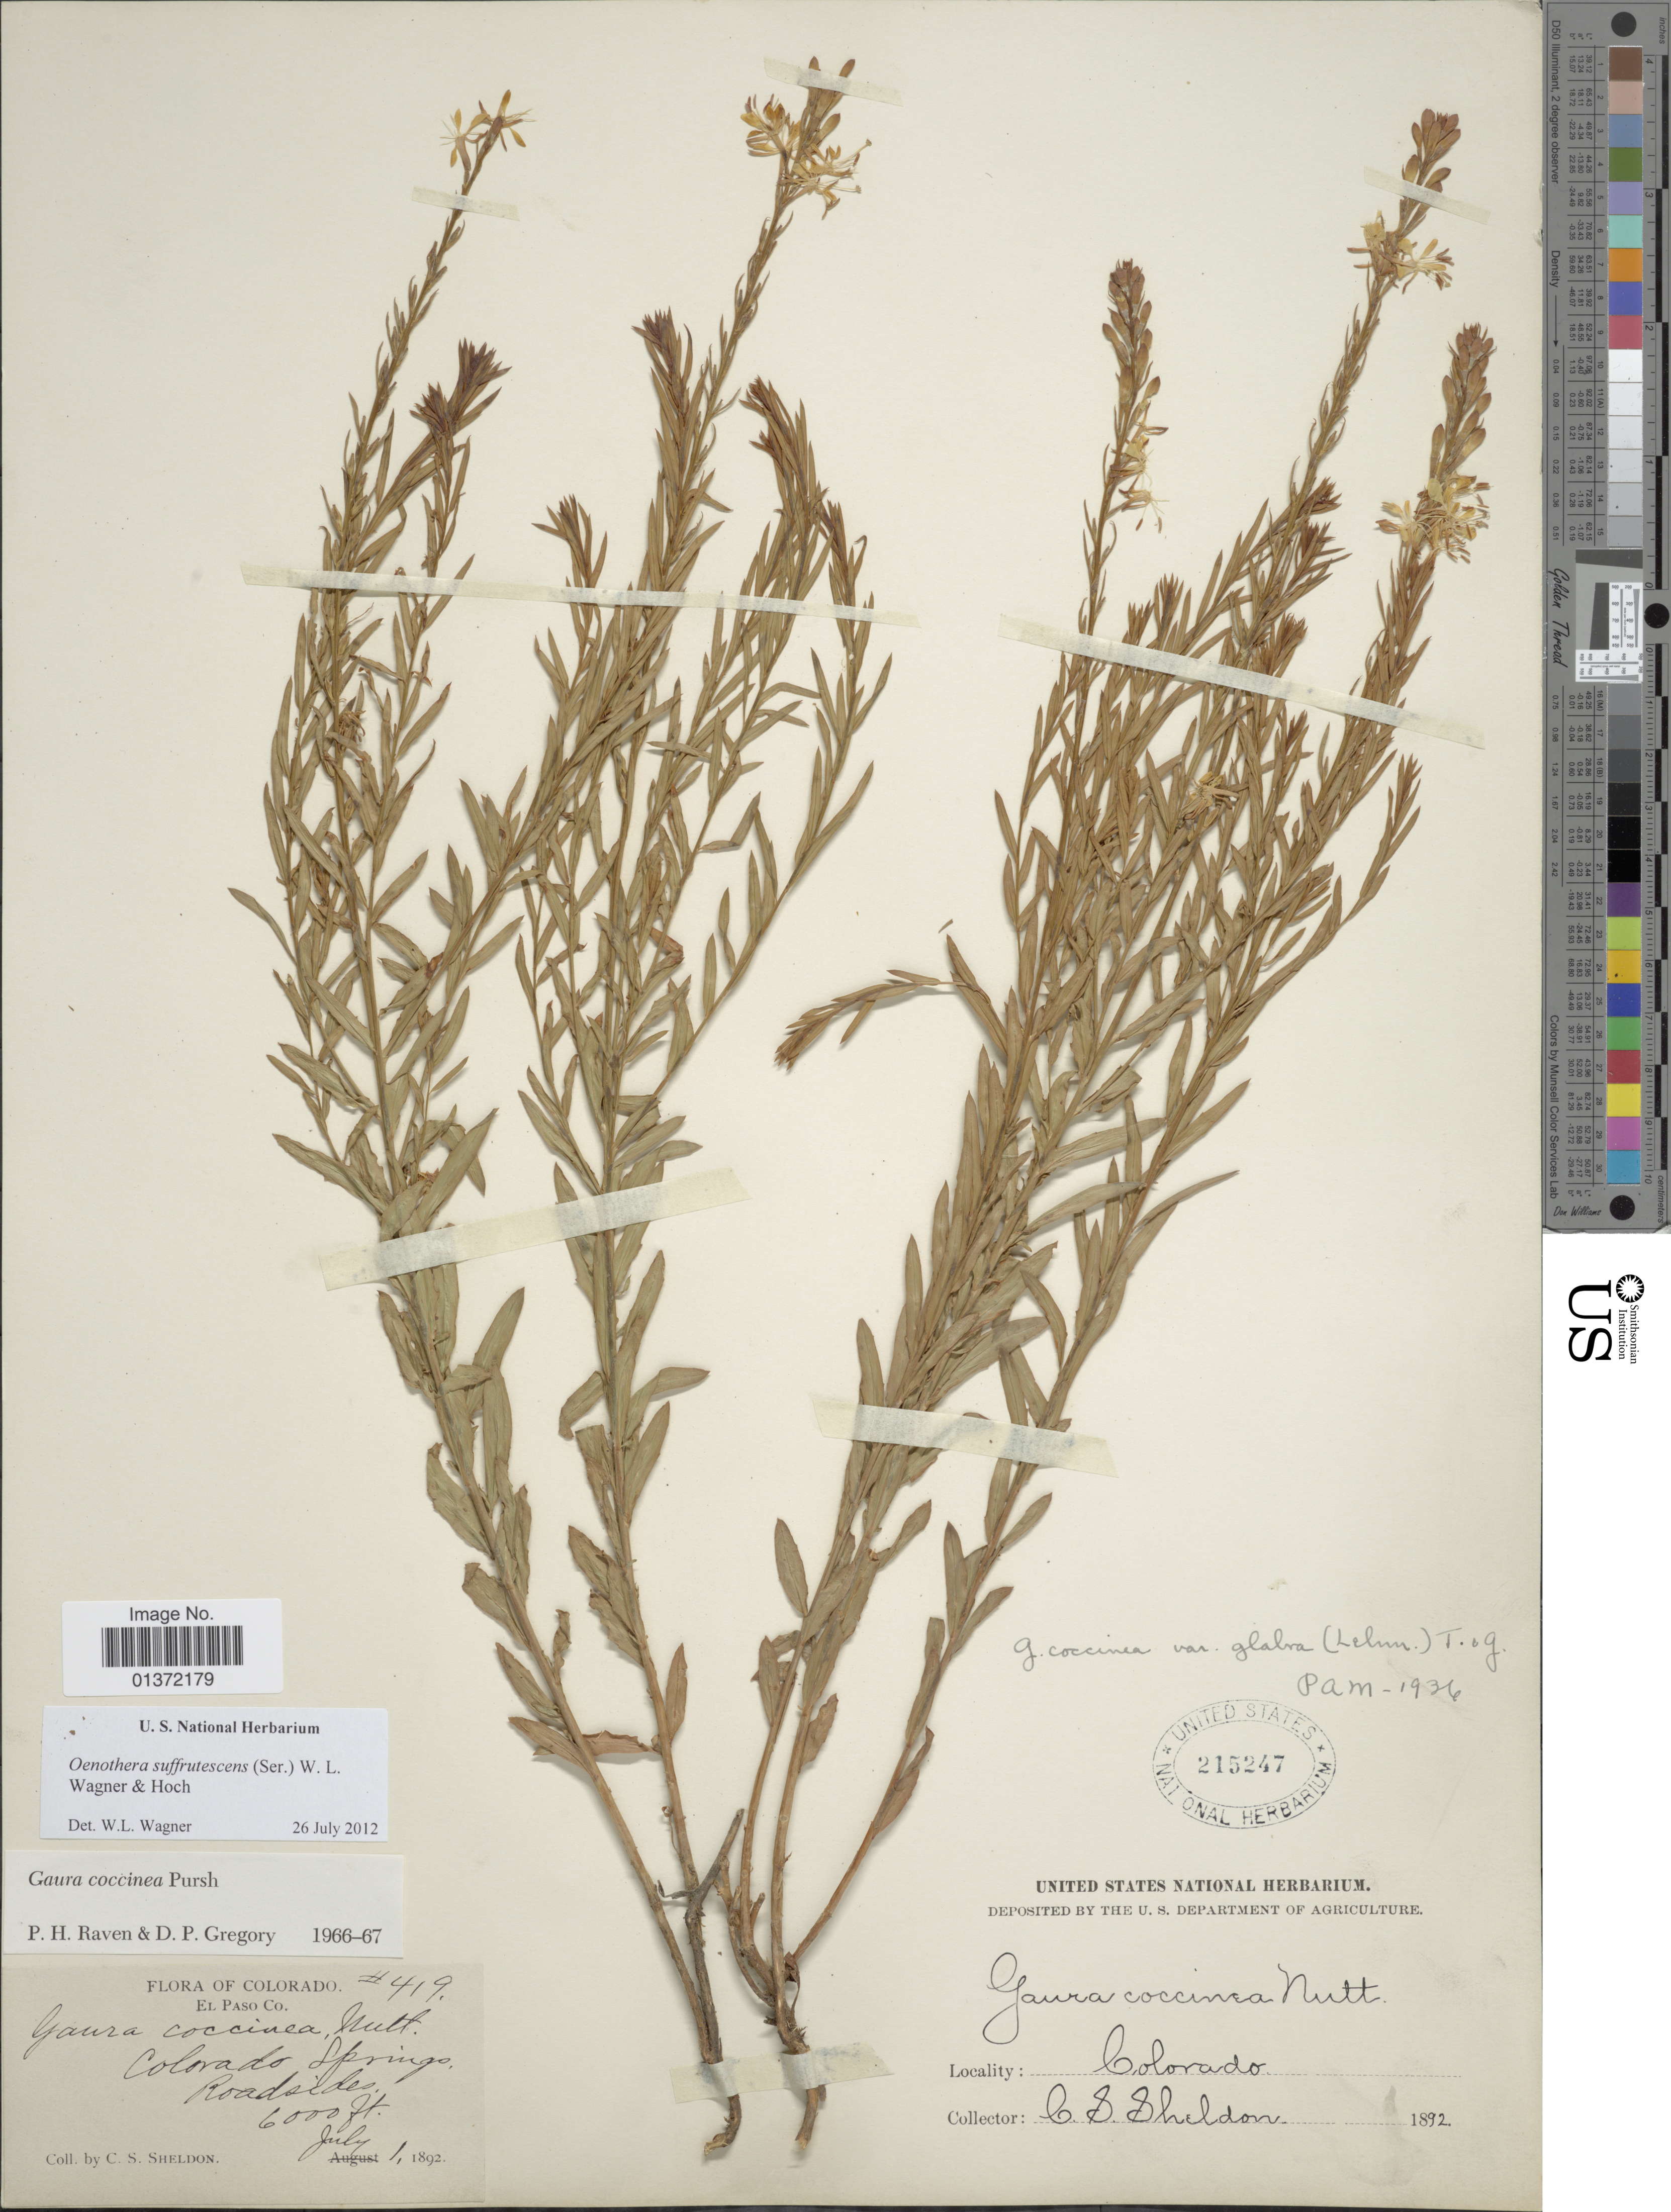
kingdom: Plantae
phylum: Tracheophyta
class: Magnoliopsida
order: Myrtales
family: Onagraceae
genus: Oenothera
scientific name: Oenothera suffrutescens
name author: (Ser.) W.L. Wagner & Hoch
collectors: C. S. Sheldon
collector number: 419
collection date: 1892-07-01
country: United States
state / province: Colorado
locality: El Paso Co. Colorado Springs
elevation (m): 1829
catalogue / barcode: US 215247